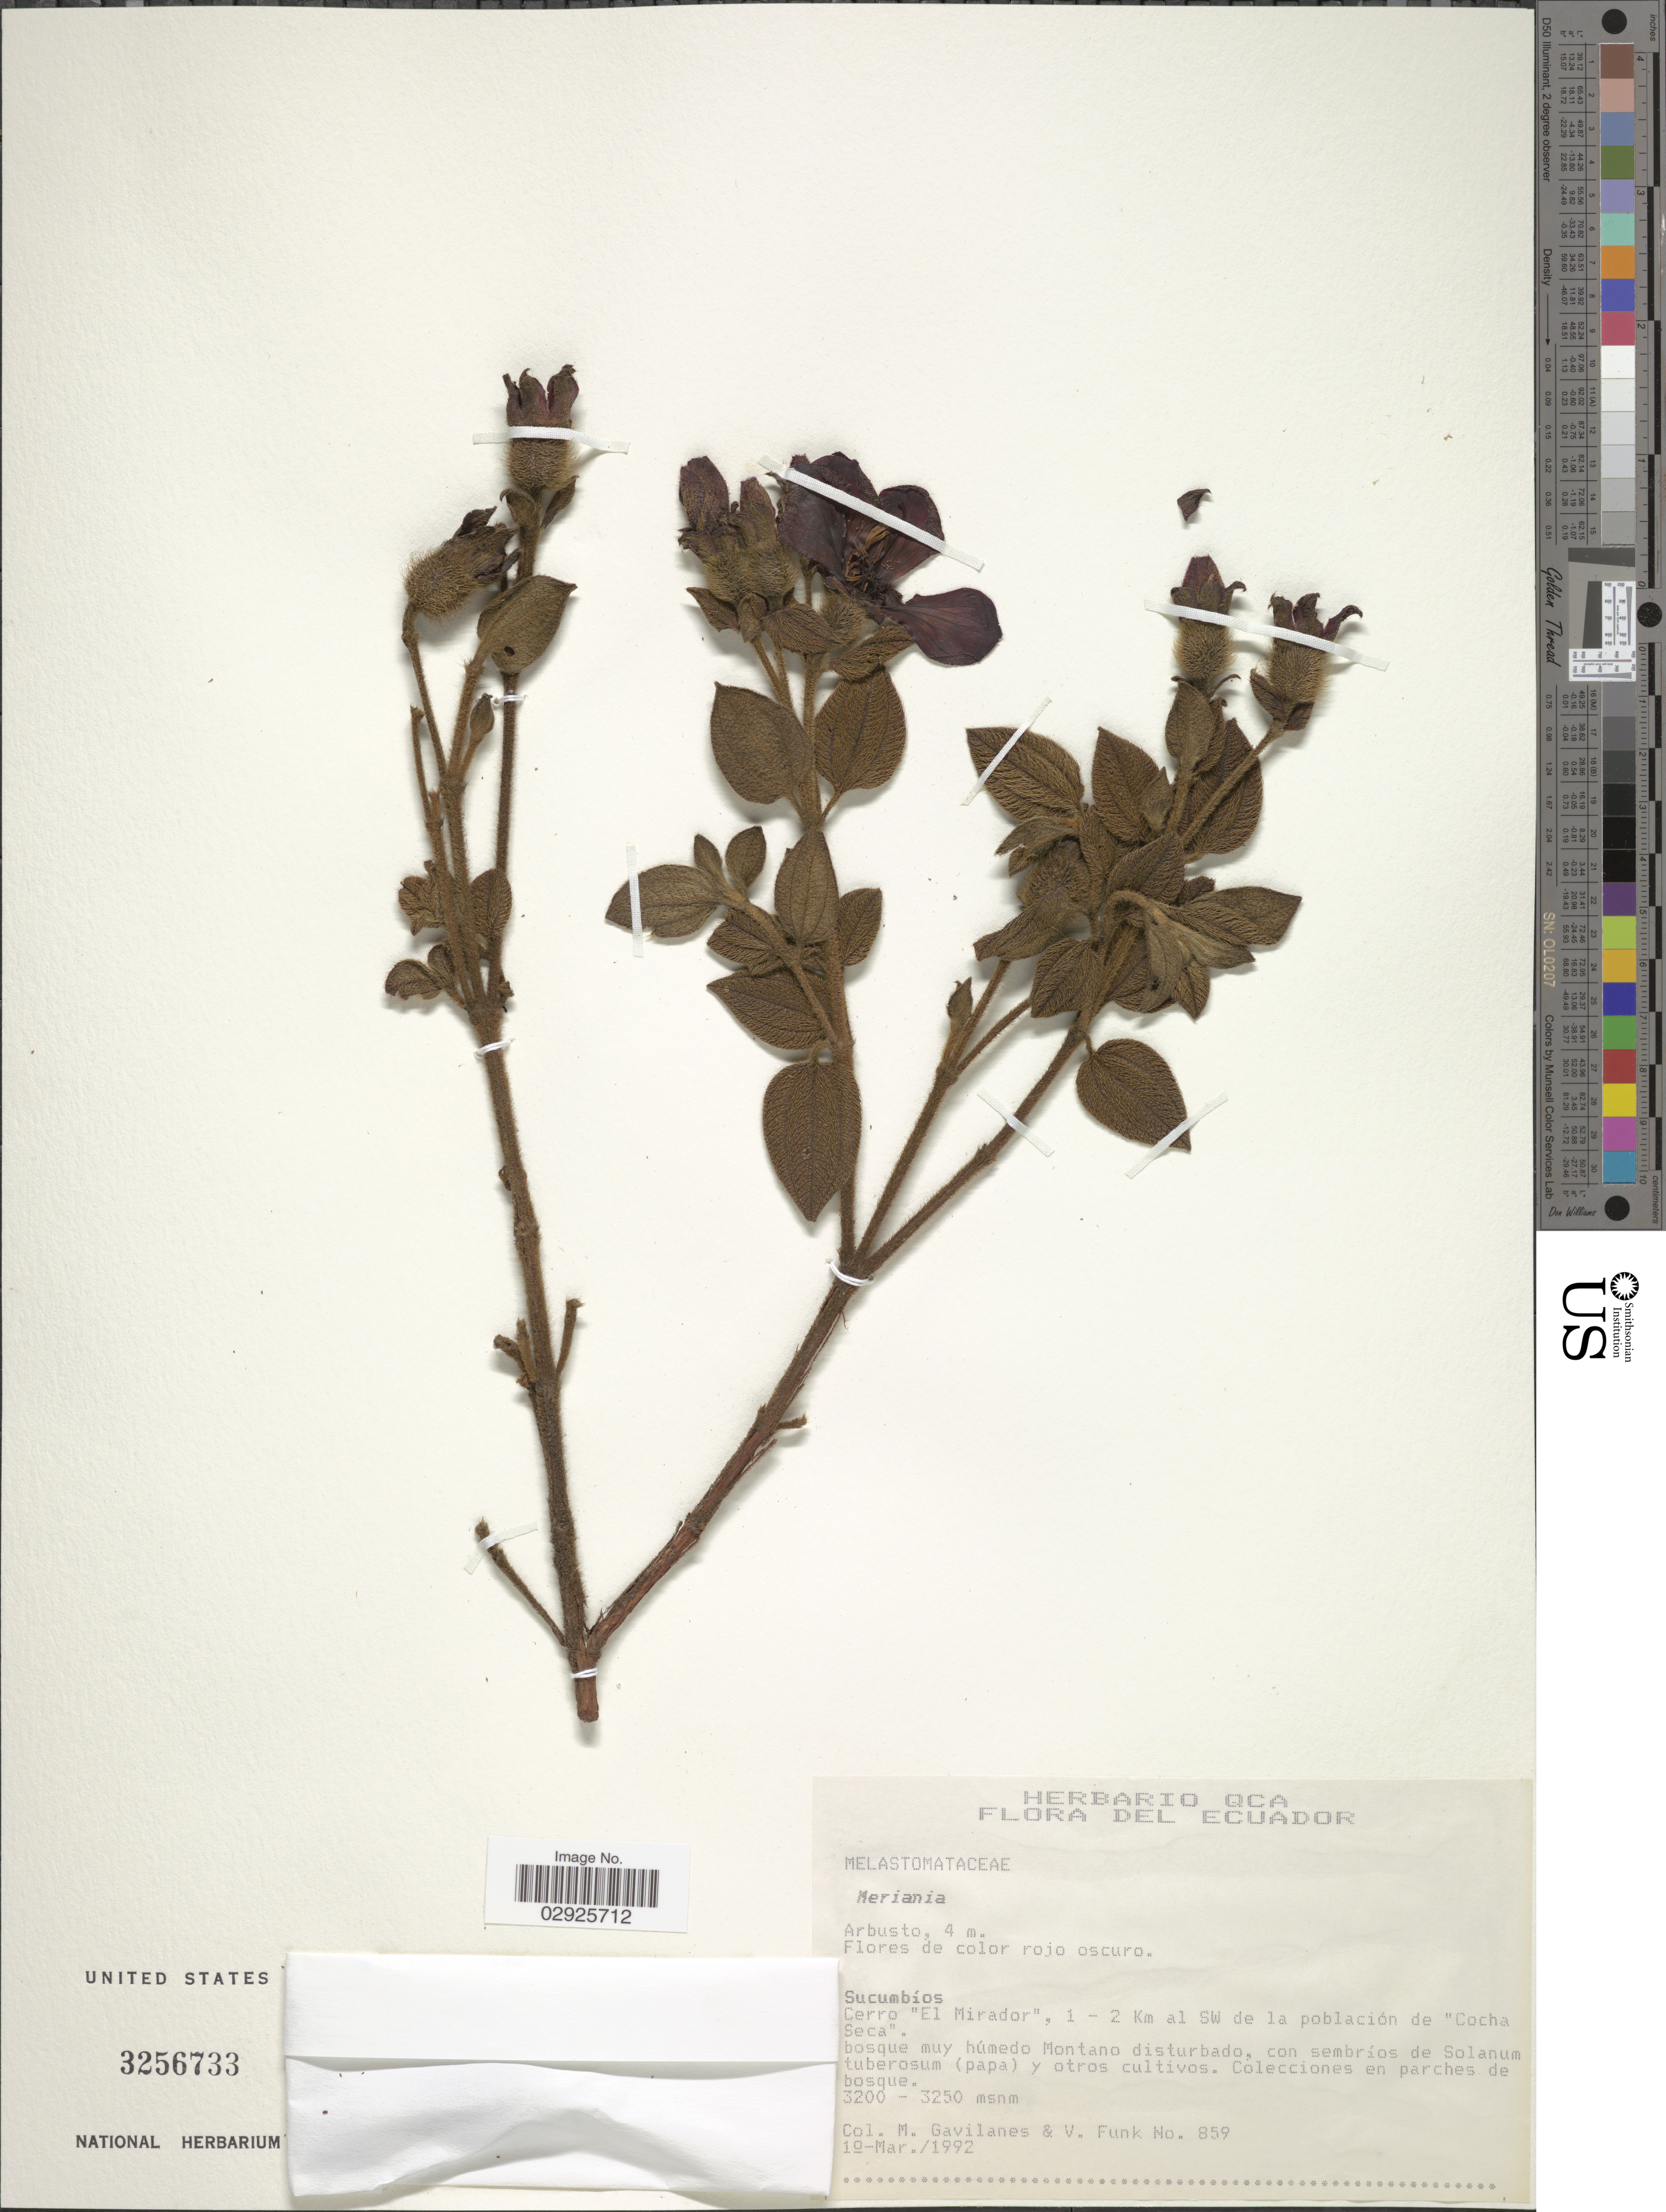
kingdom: Plantae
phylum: Tracheophyta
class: Magnoliopsida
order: Myrtales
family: Melastomataceae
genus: Chaetogastra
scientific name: Chaetogastra grossa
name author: (L. f.) P.J.F. Guim. & Michelang.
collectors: M. Gavilanes & V. Funk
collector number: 859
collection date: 1992-03-01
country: Ecuador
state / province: Sucumbíos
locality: Cerro "El Mirador", 1 - 2 Km al SW de la población de "Cocha Seca".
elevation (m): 3200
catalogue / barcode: US 3256733